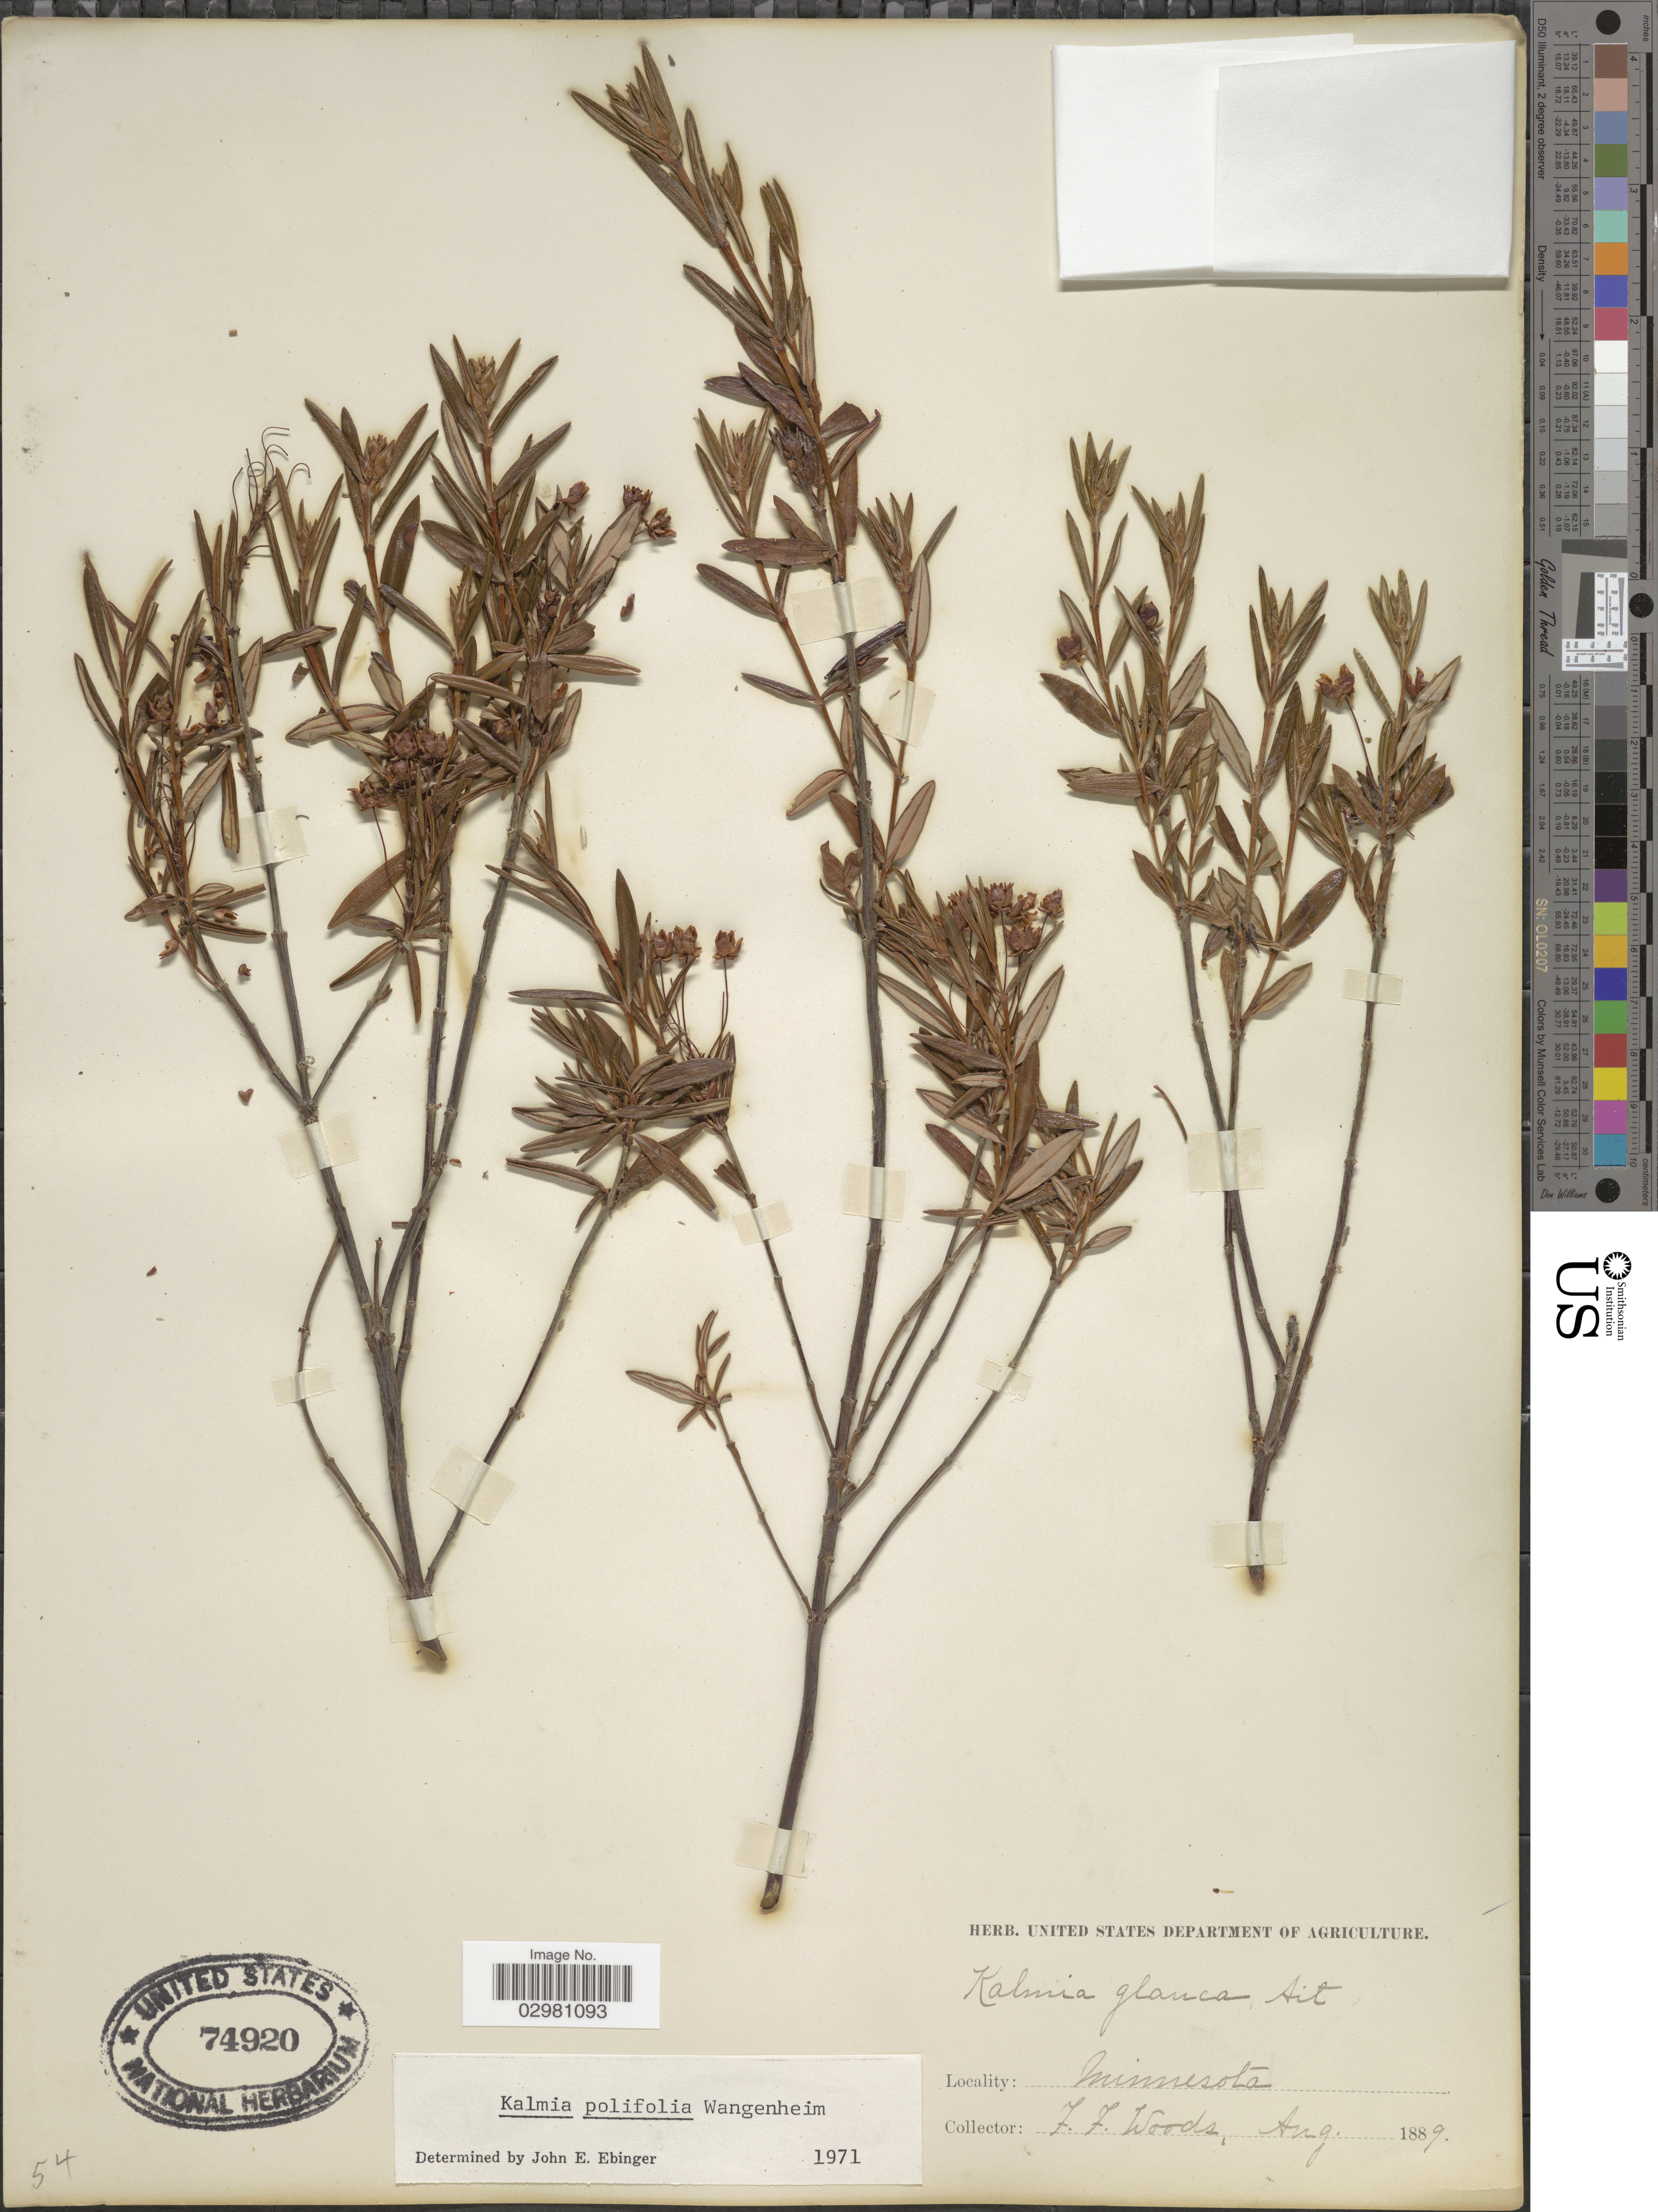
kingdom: Plantae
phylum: Tracheophyta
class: Magnoliopsida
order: Ericales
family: Ericaceae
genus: Kalmia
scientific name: Kalmia polifolia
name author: Wangenh.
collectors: F. Woods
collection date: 1889-08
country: United States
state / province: Minnesota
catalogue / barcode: US 74920